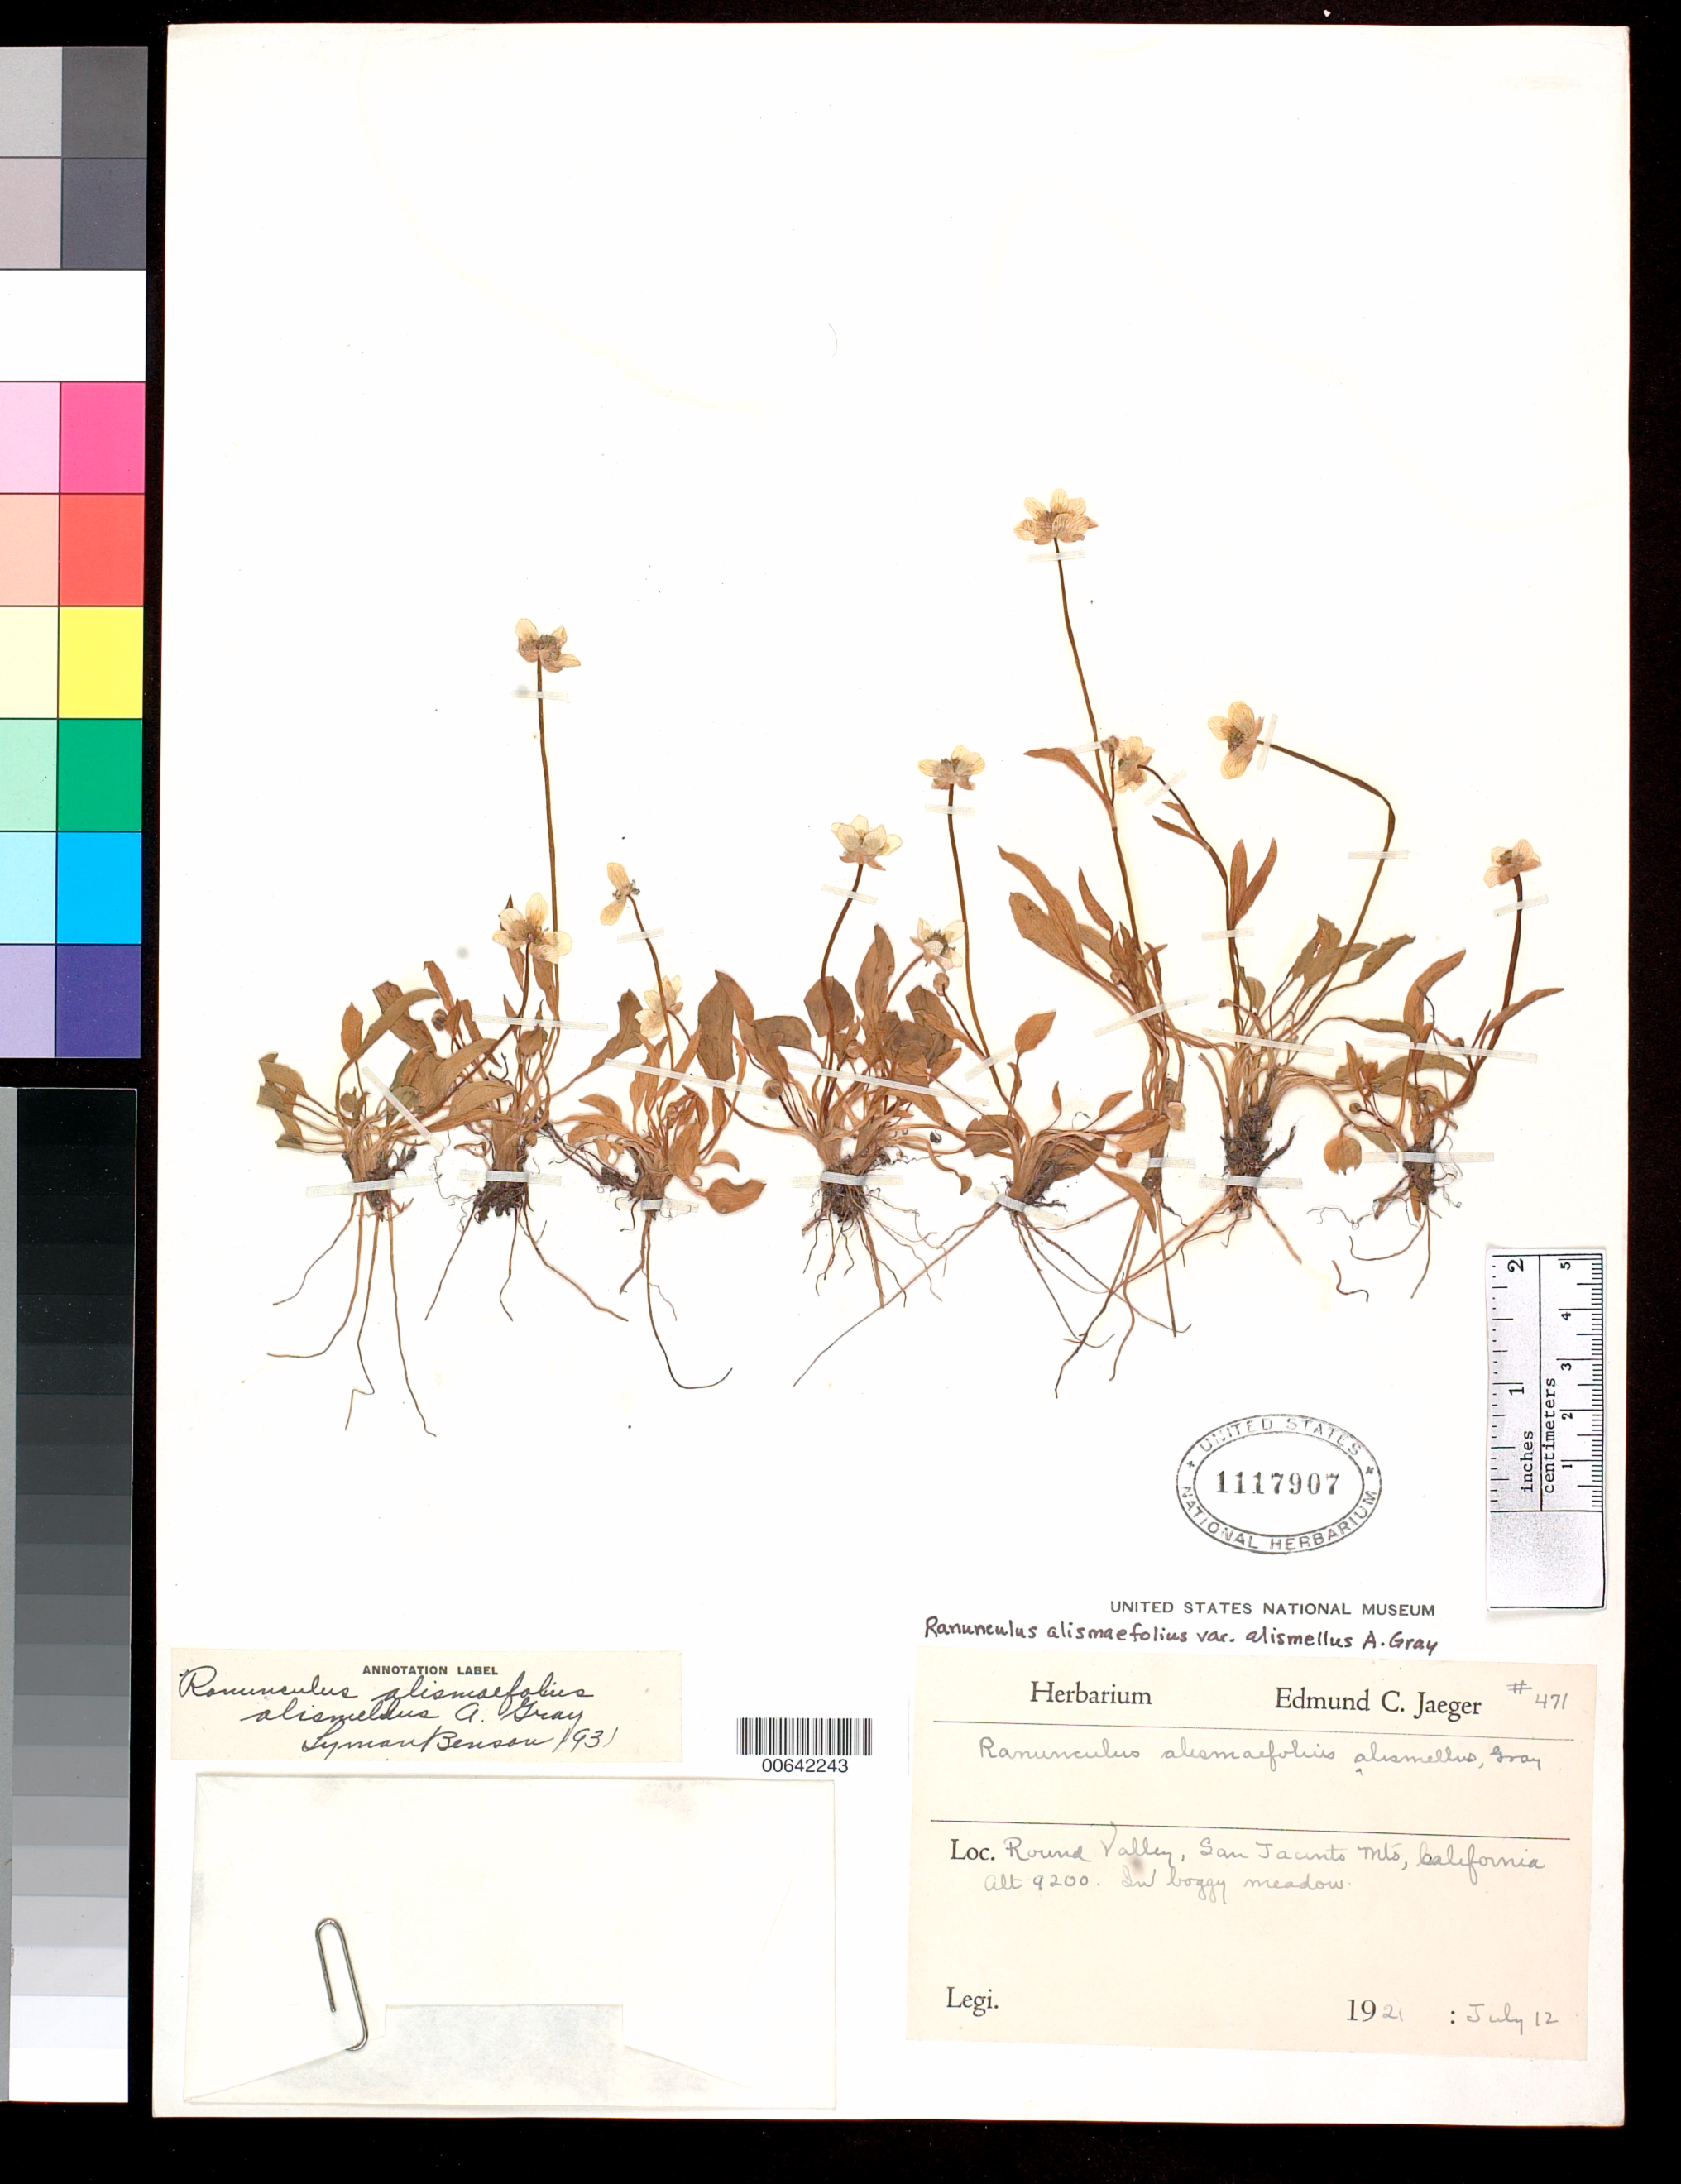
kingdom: Plantae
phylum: Tracheophyta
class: Magnoliopsida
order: Ranunculales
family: Ranunculaceae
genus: Ranunculus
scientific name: Ranunculus alismifolius var. alismellus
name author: A. Gray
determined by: Benson, L. D., (POM), Pomona College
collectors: E. Jaeger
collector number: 471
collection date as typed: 12 Jul 1921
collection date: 1921-07-12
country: United States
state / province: California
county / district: Riverside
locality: Round Valley, San Jacinto Mts.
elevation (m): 2804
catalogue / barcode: US 1117907